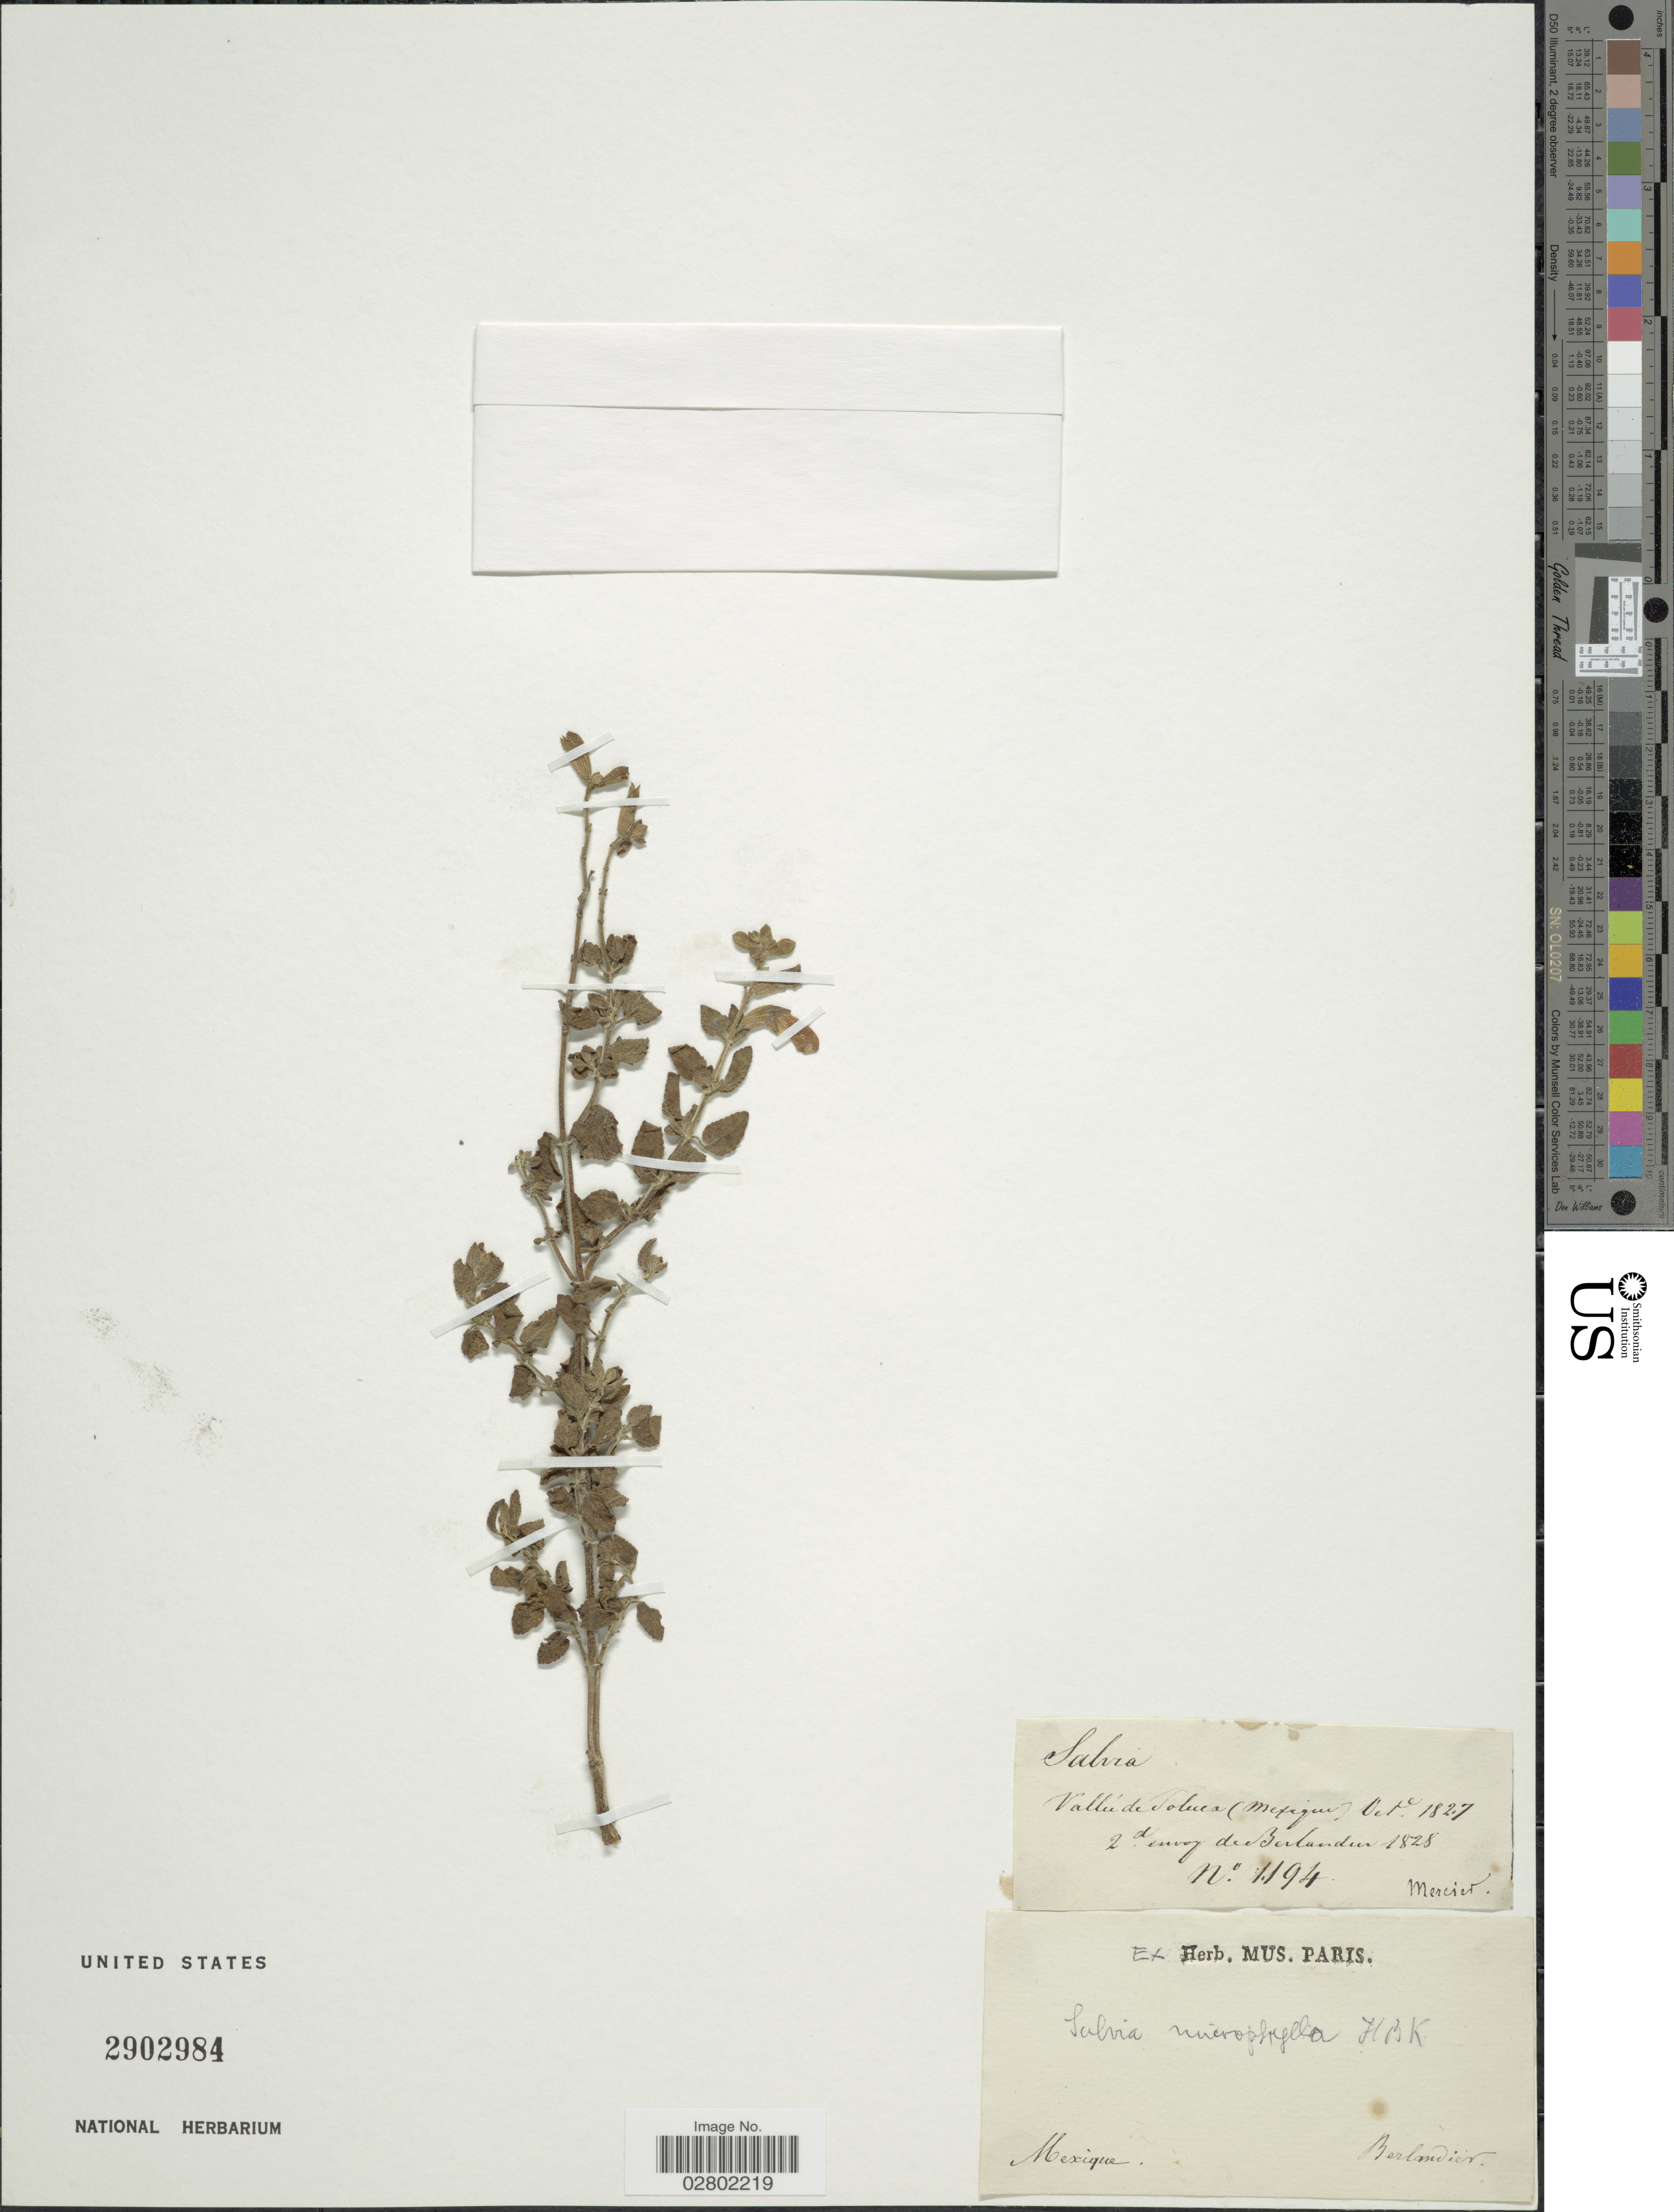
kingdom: Plantae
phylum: Tracheophyta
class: Magnoliopsida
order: Lamiales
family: Lamiaceae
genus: Salvia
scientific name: Salvia microphylla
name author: Kunth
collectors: J. L. Berlandier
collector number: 1194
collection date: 1827-10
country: Mexico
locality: Vallée de Toluca.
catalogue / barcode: US 2902984